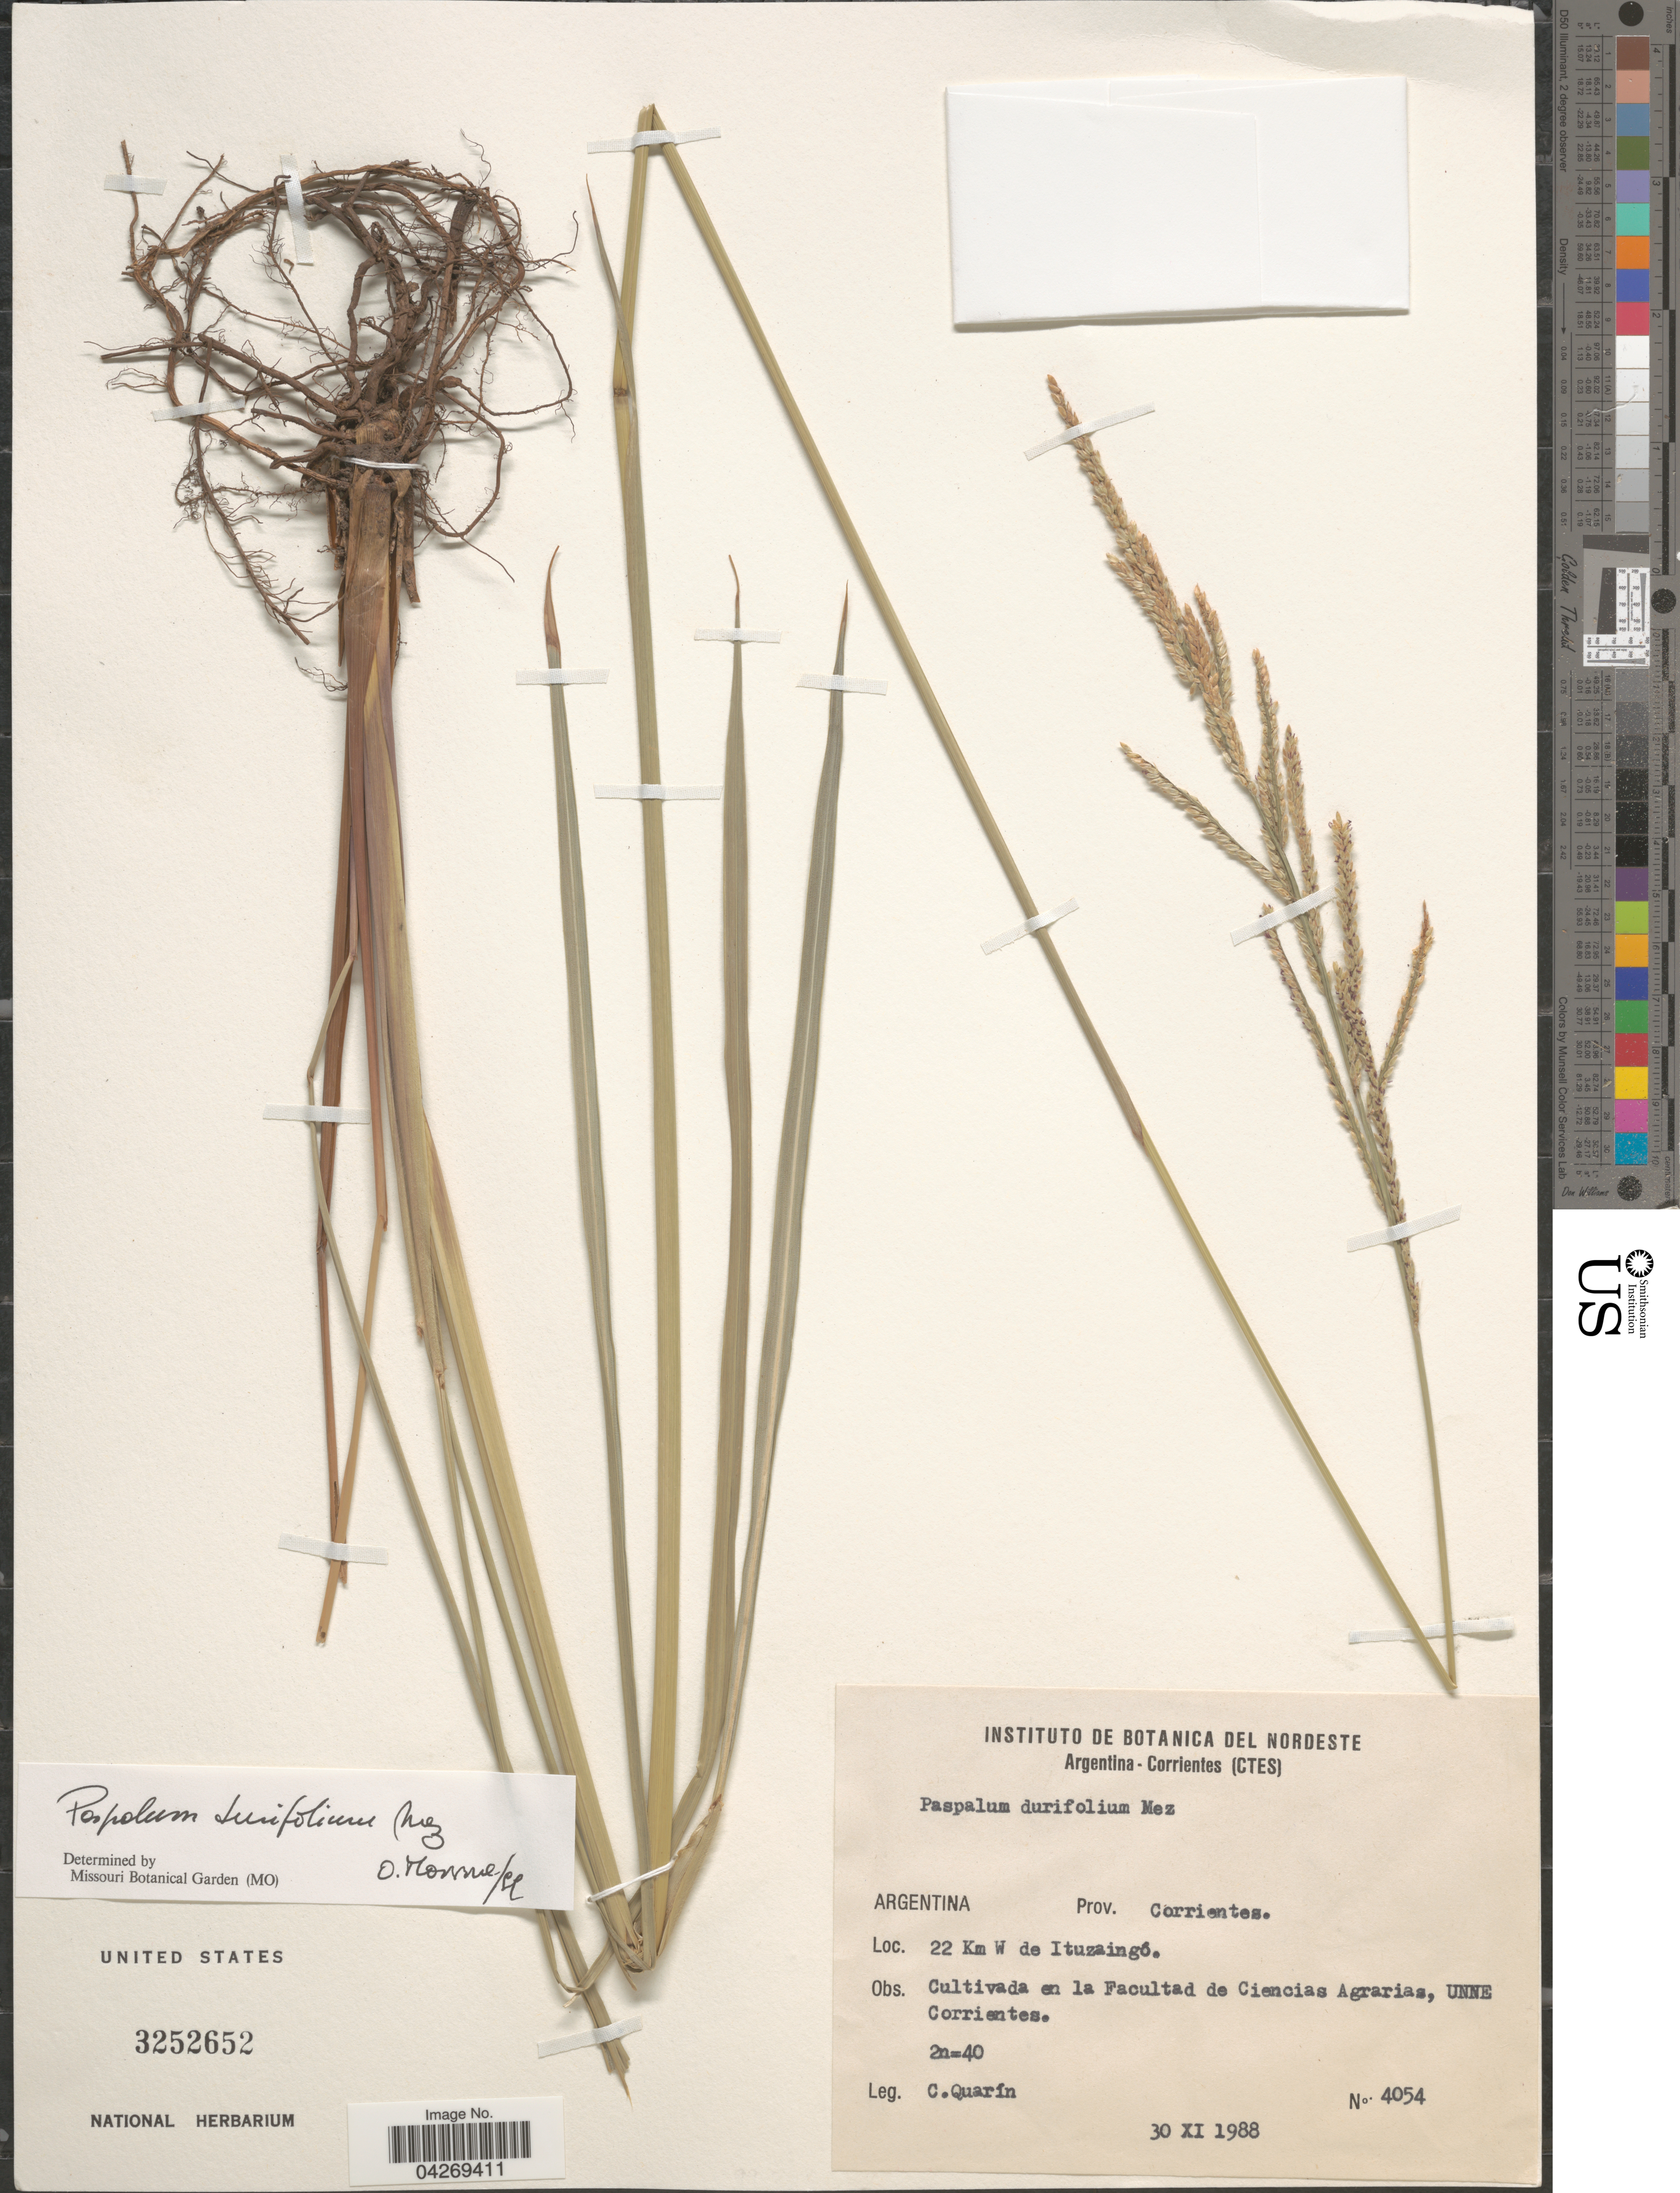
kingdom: Plantae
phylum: Tracheophyta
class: Liliopsida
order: Poales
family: Poaceae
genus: Paspalum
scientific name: Paspalum durifolium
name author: Mez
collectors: C. Quarín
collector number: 4054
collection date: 1988-11-30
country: Argentina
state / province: Corrientes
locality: En la Facultad de Ciencias Agrarias, UNNE Corrientes.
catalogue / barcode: US 3252652